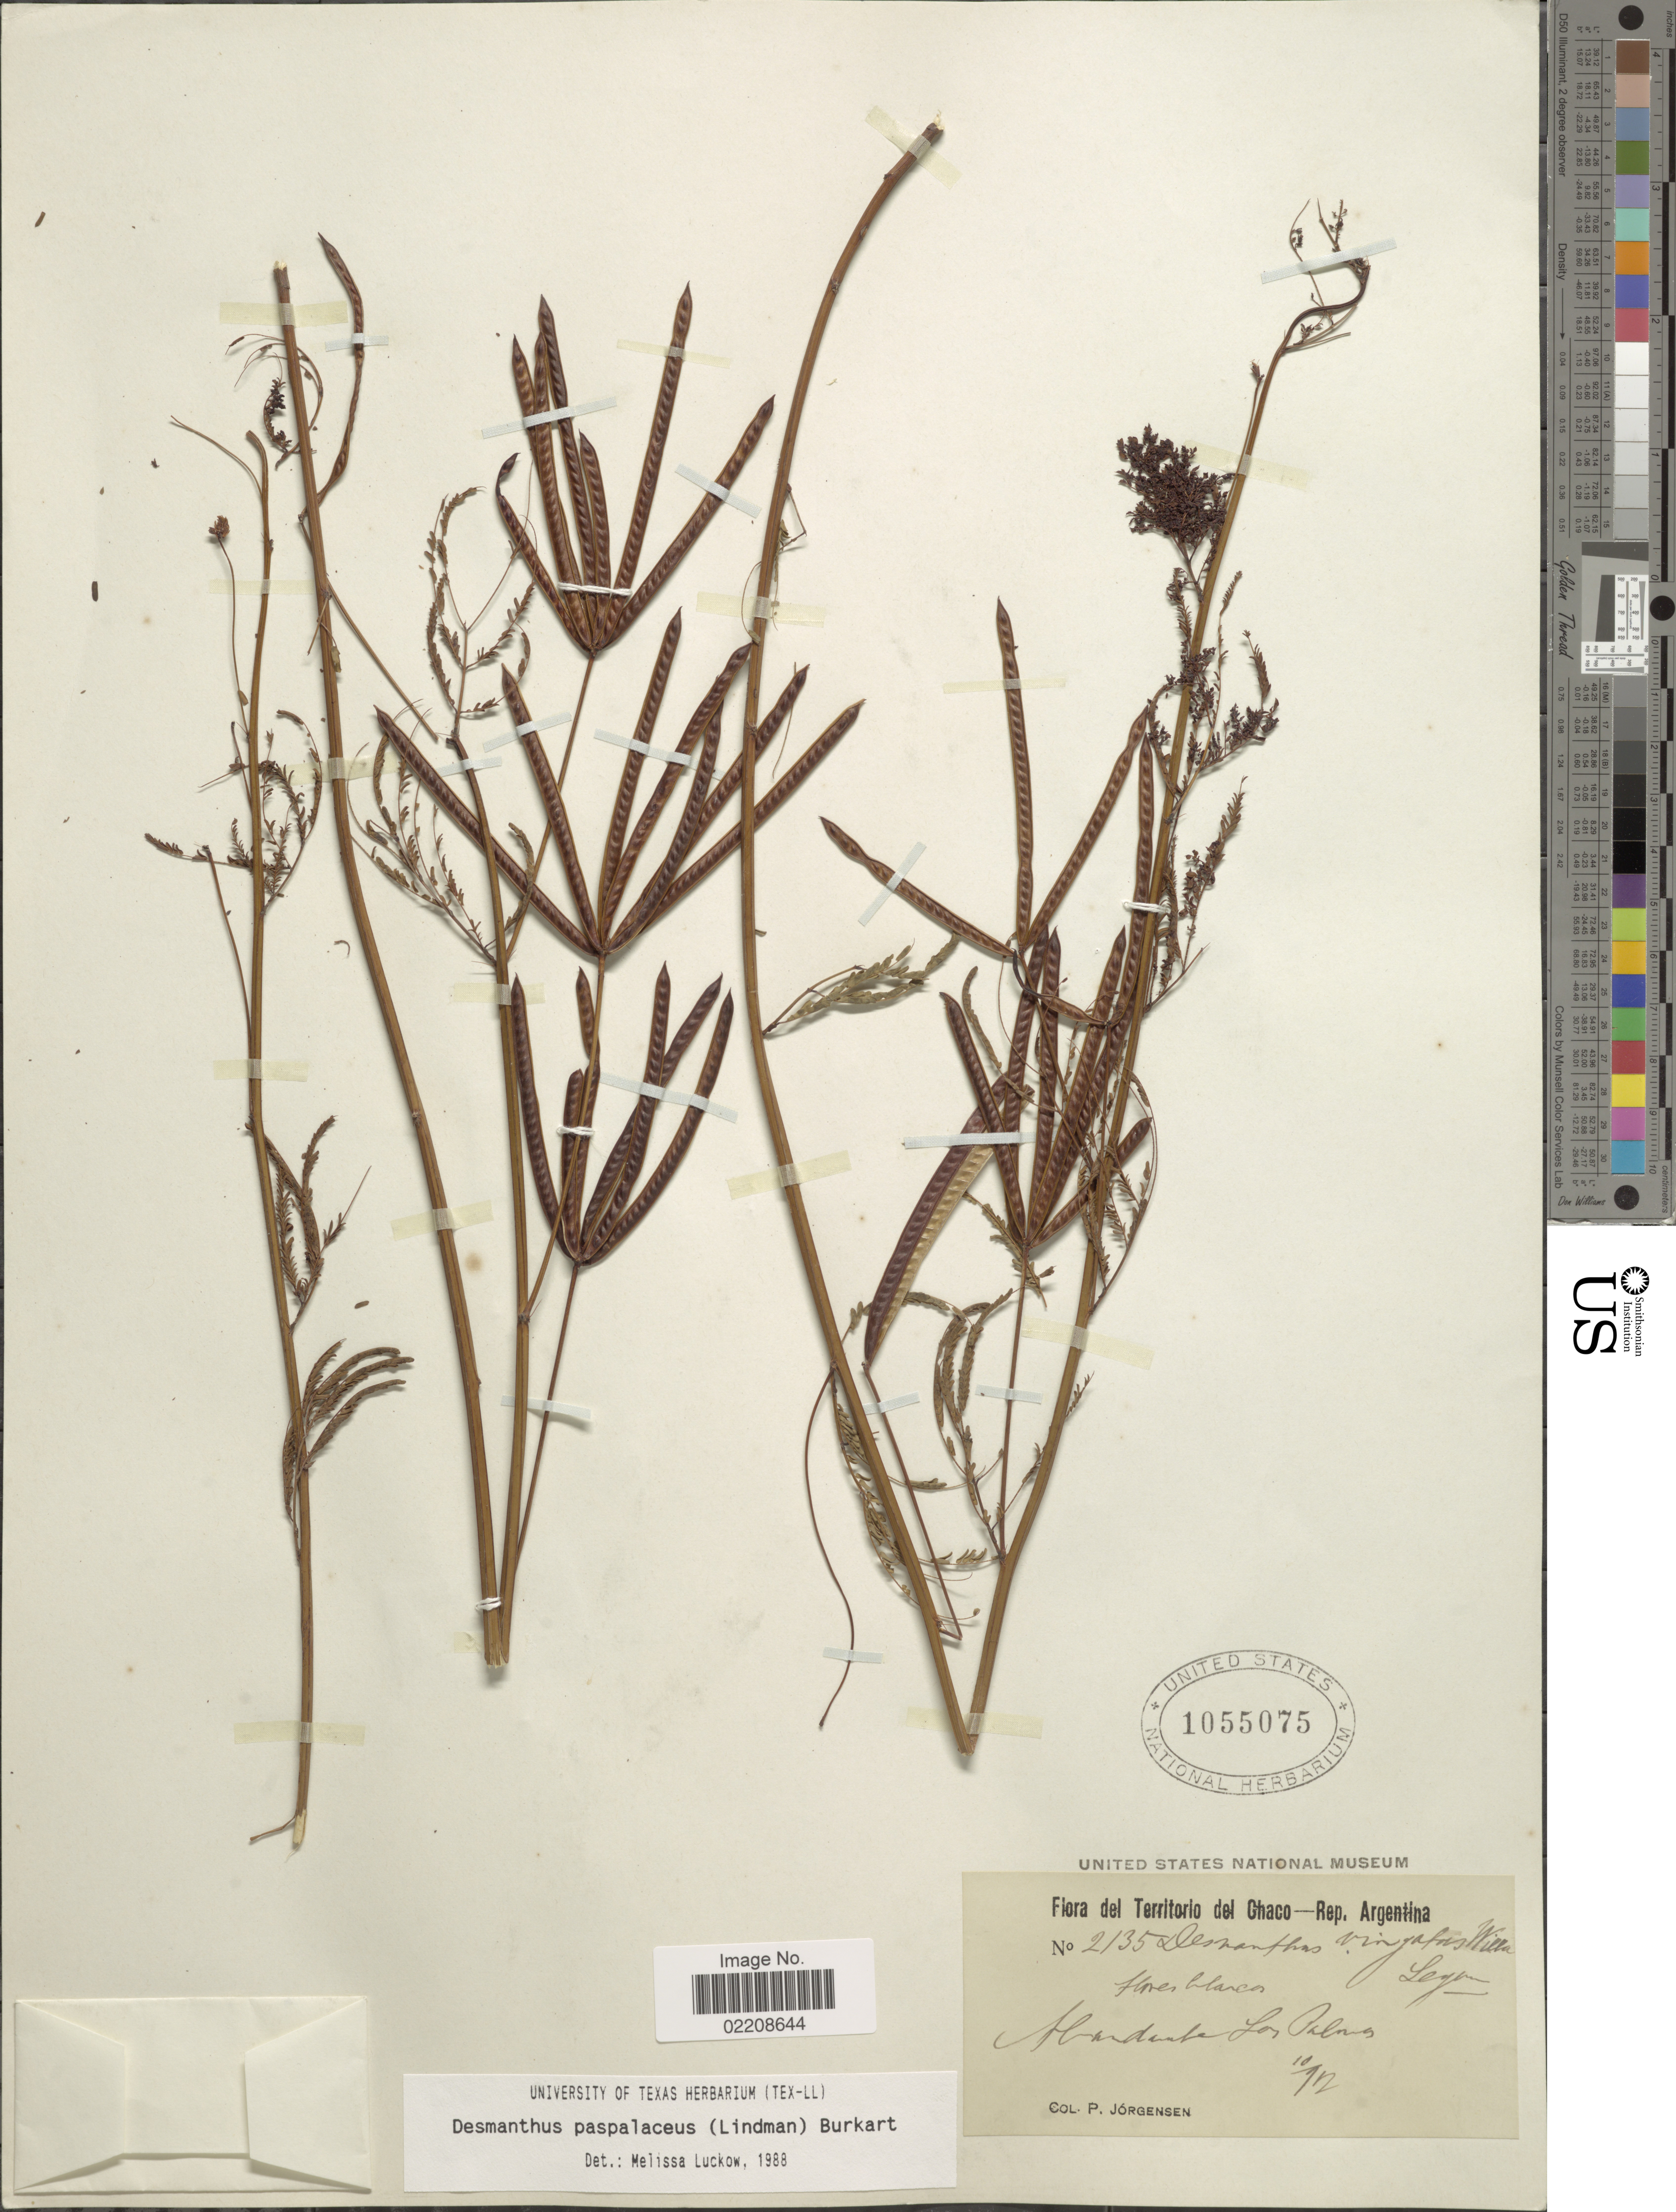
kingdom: Plantae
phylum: Tracheophyta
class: Magnoliopsida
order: Fabales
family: Fabaceae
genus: Desmanthus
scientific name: Desmanthus paspalaceus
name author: (Lindm.) Burkart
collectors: P. Jörgensen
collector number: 2135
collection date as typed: Transcribed d/m/y: /10/92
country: Argentina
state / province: Chaco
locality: Territorio del Chaco - Rep. Argentina, Las Palmas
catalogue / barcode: US 1055075